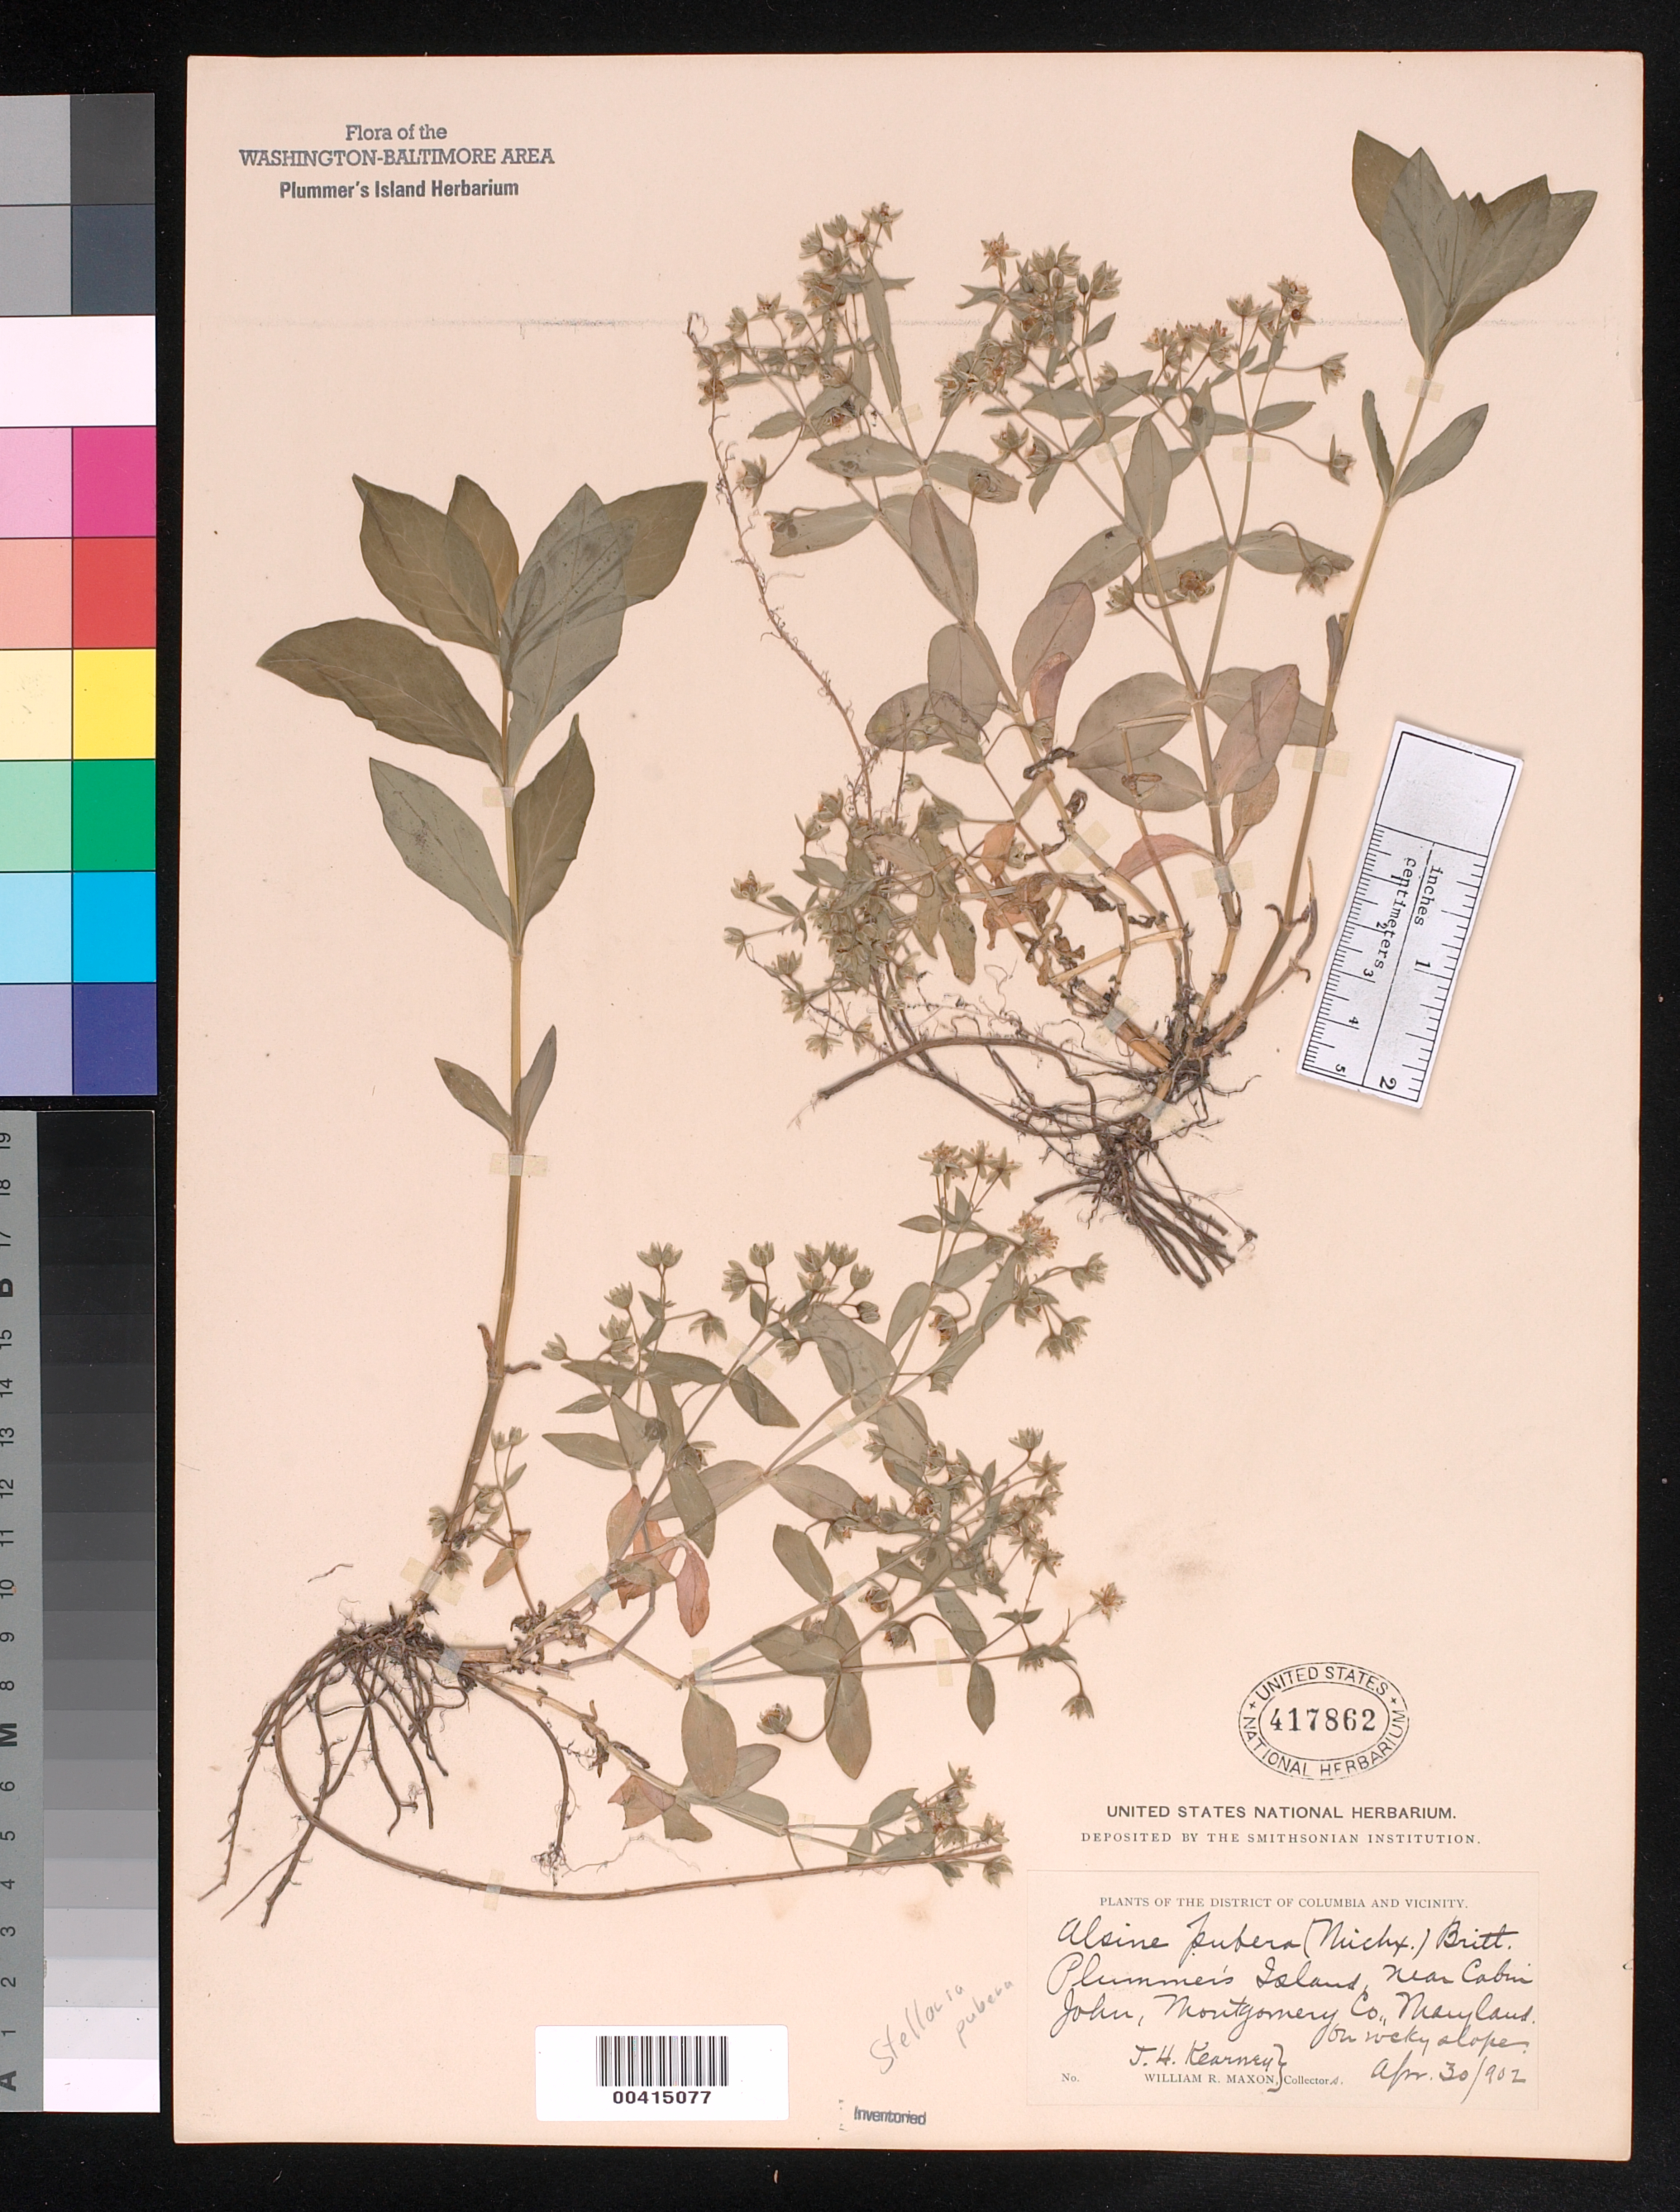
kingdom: Plantae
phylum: Tracheophyta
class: Magnoliopsida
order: Caryophyllales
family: Caryophyllaceae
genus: Stellaria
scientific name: Stellaria pubera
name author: Michx.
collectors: T. H. Kearney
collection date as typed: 30 Apr 1902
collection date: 1902-04-30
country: United States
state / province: Maryland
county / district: Montgomery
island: Plummers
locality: Plummer's Island C. & O. Canal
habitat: Rocky slopes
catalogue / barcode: US 417862